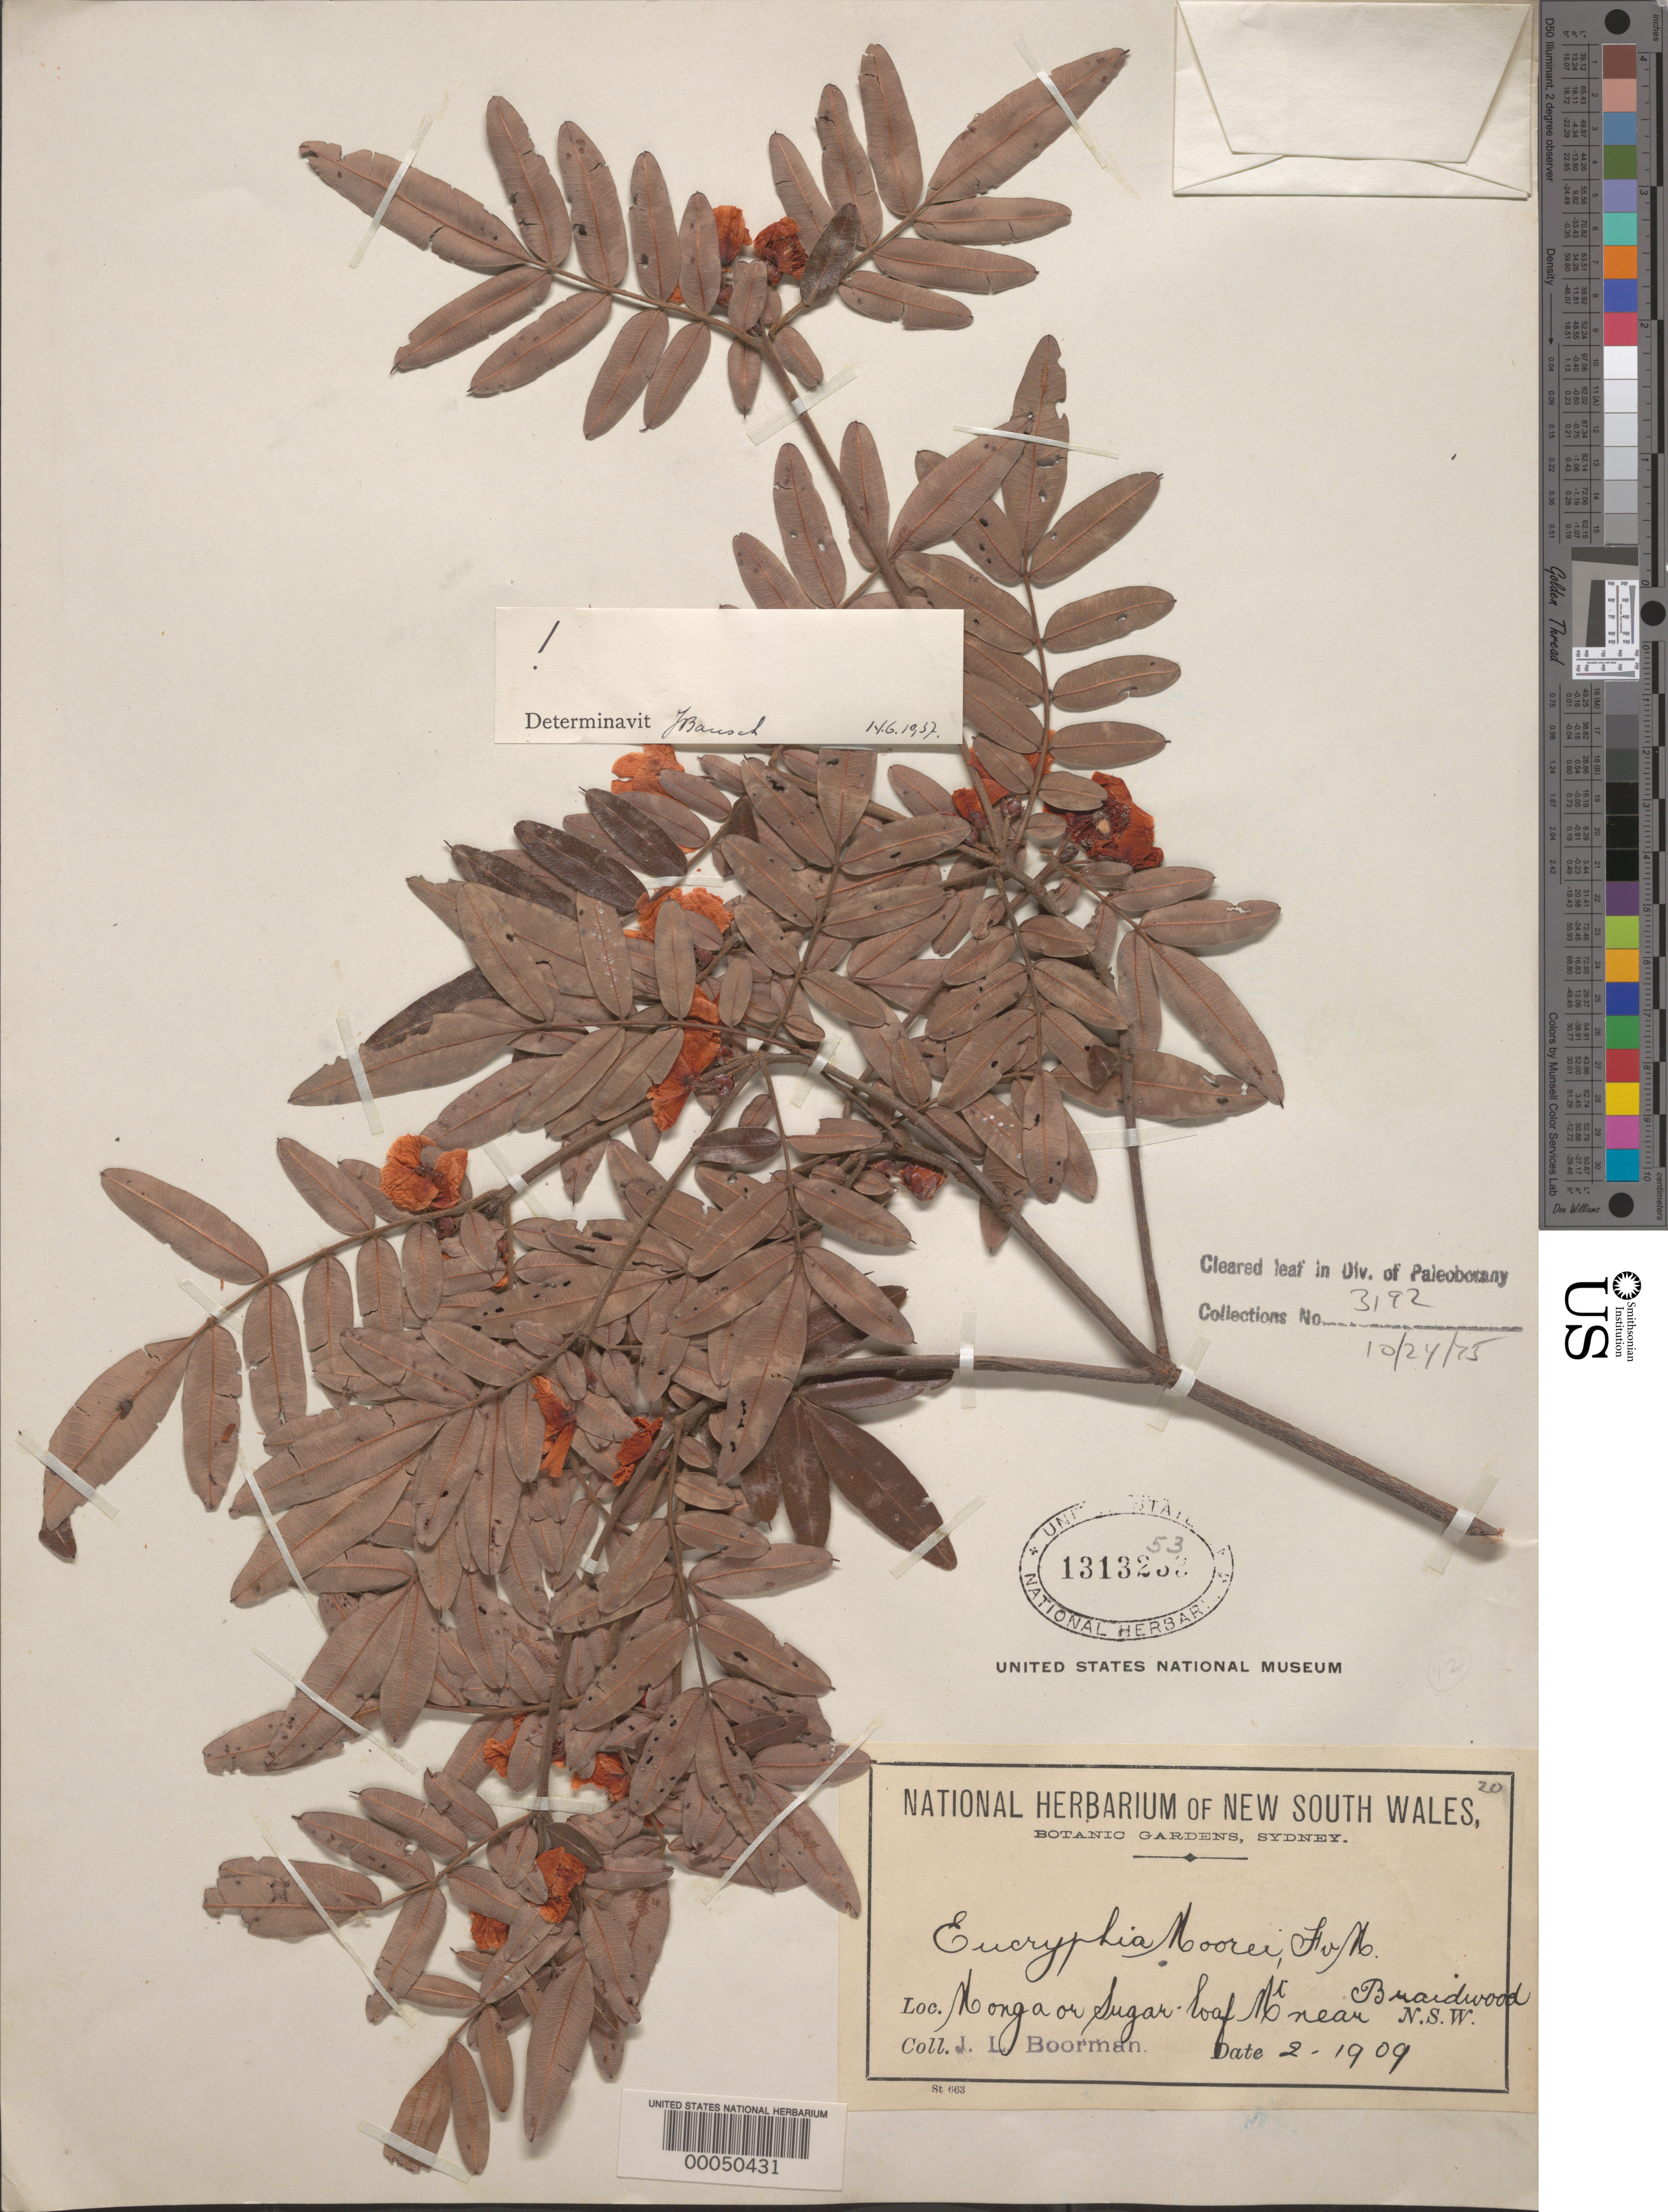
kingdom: Plantae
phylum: Tracheophyta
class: Magnoliopsida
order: Oxalidales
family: Cunoniaceae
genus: Eucryphia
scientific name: Eucryphia moorei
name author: F. Muell.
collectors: J. Boorman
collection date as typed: Feb 1909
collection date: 1909-02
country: Australia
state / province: New South Wales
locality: Nonga or sugar-loaf mt. near braidwood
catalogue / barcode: US 1313253